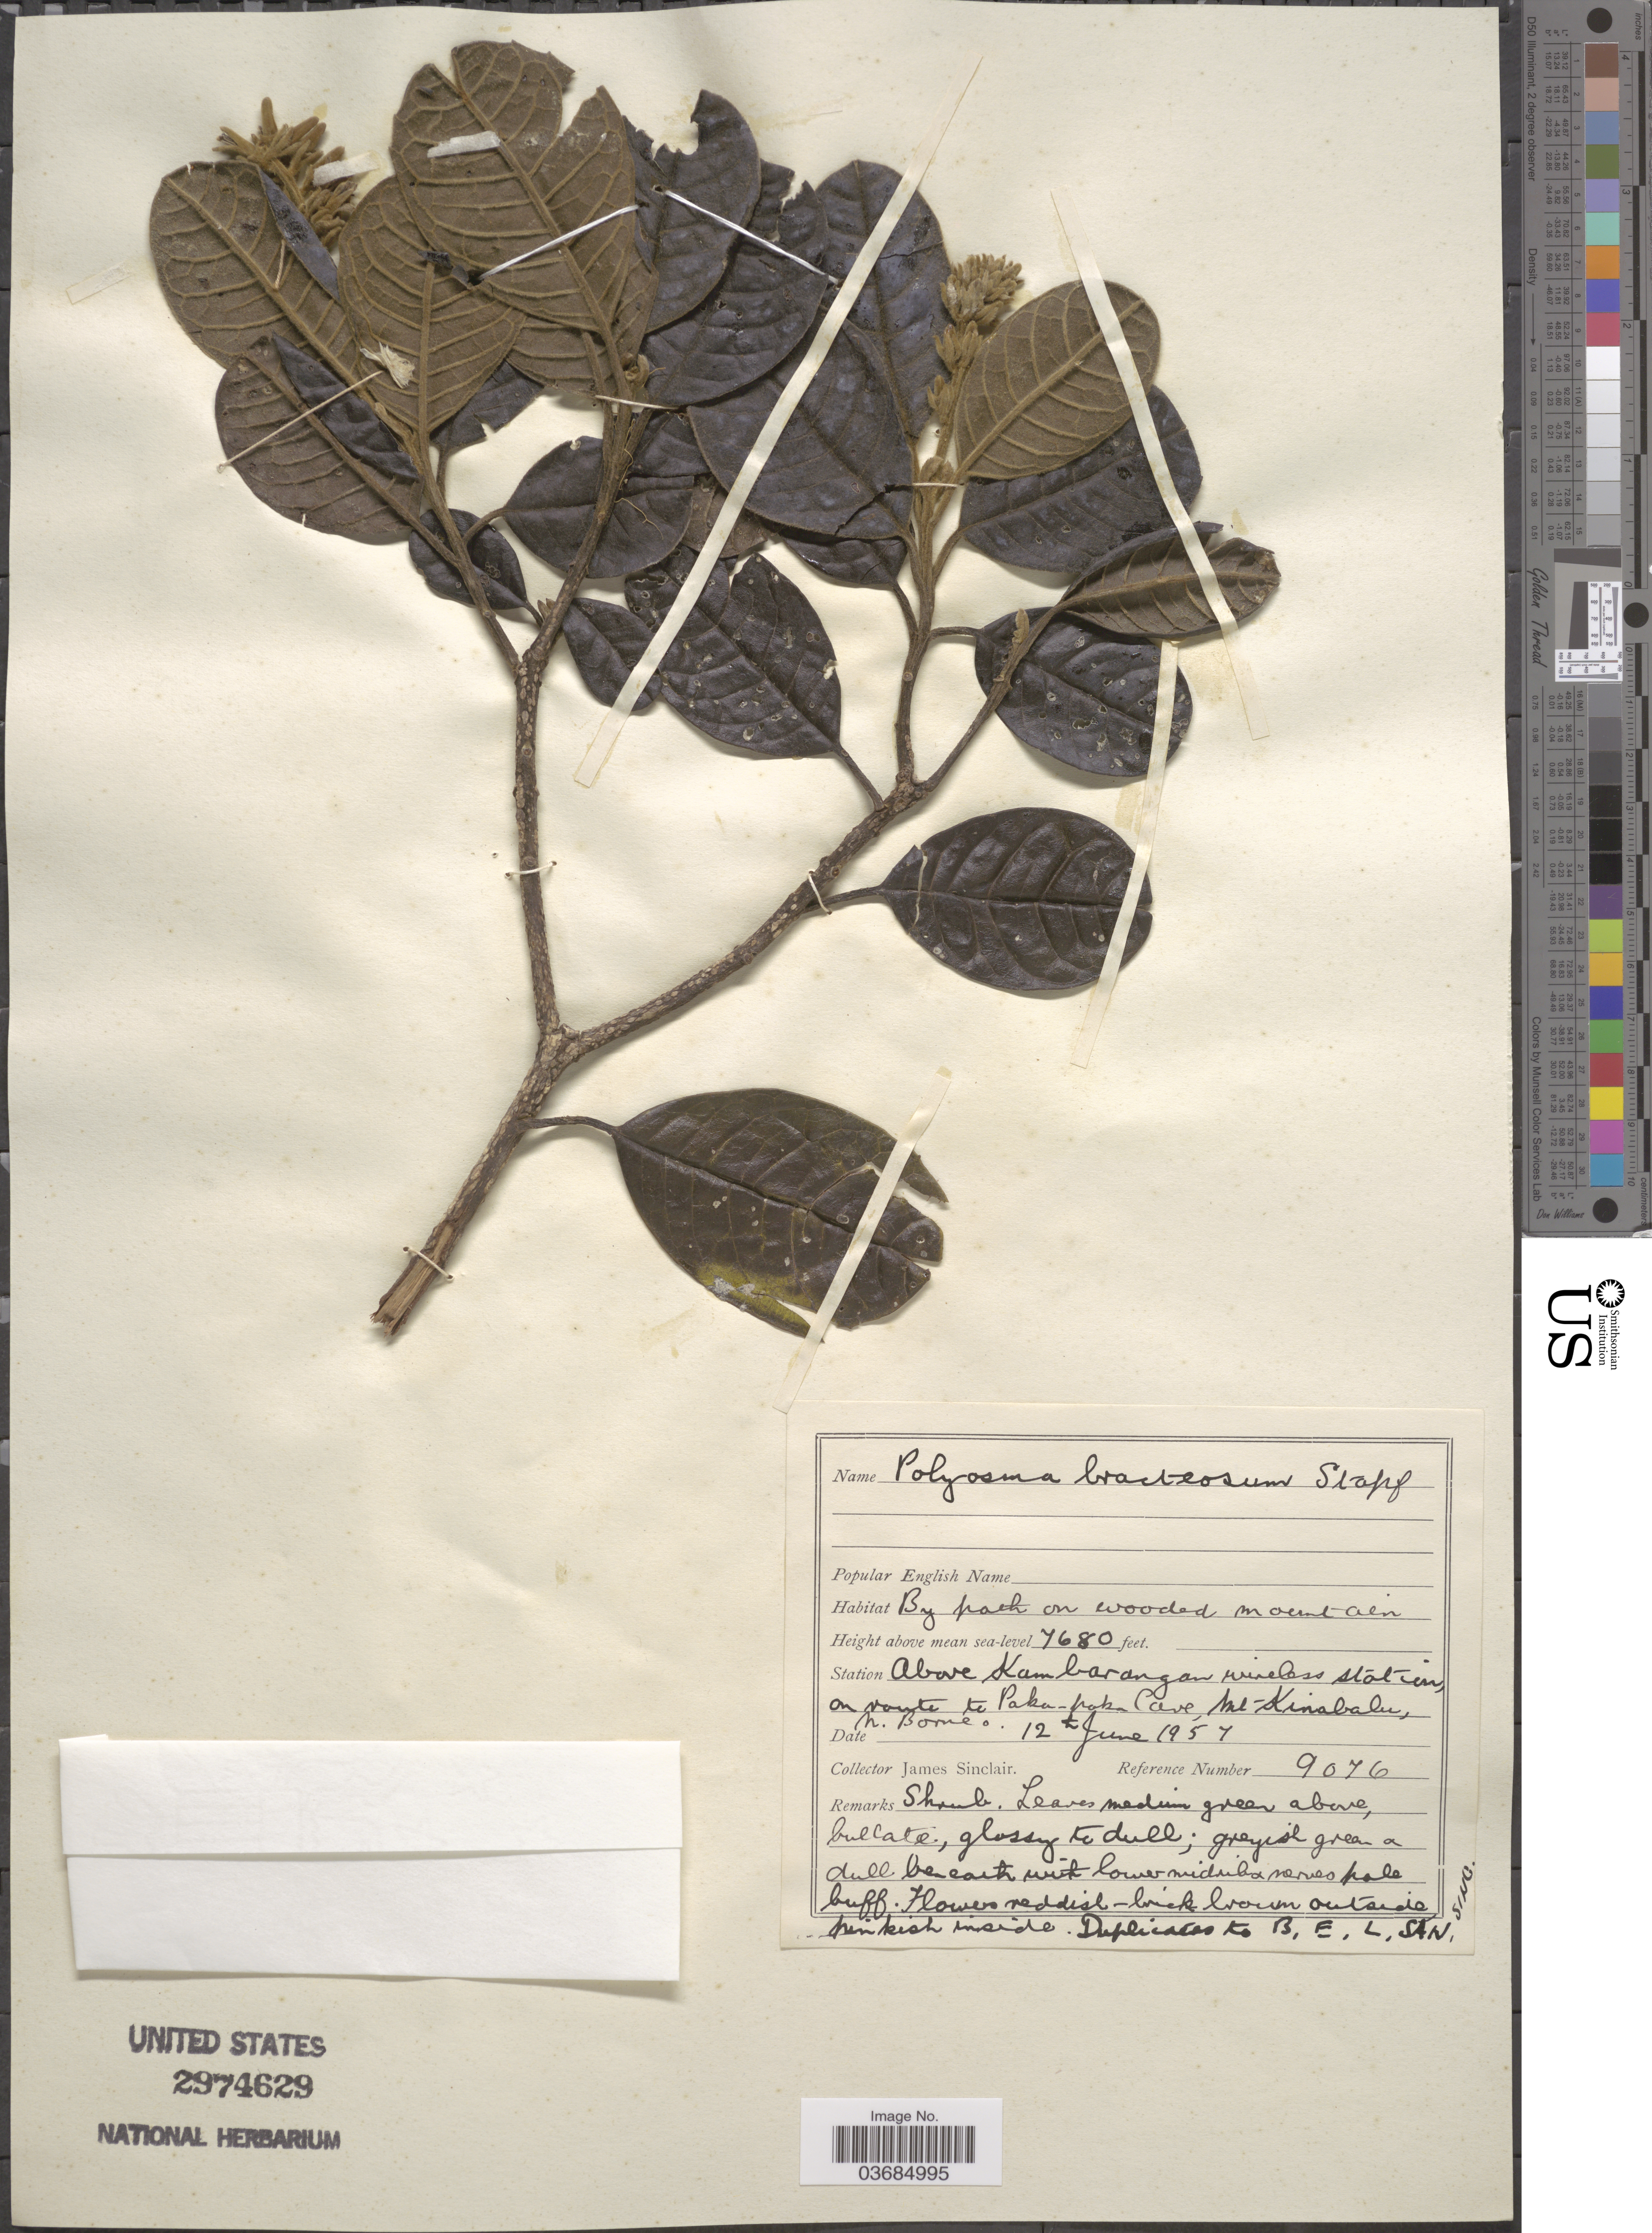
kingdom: Plantae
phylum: Tracheophyta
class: Magnoliopsida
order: Escalloniales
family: Escalloniaceae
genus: Polyosma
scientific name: Polyosma bracteosum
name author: Stapf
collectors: J. Sinclair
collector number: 9076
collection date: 1957-06-12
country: Malaysia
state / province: Sabah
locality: Station Above Kambarangan wireless station, on route to Paka-nok Cave, Mt. Kinabalu, N. Borneo.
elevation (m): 2341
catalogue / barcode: US 2974629